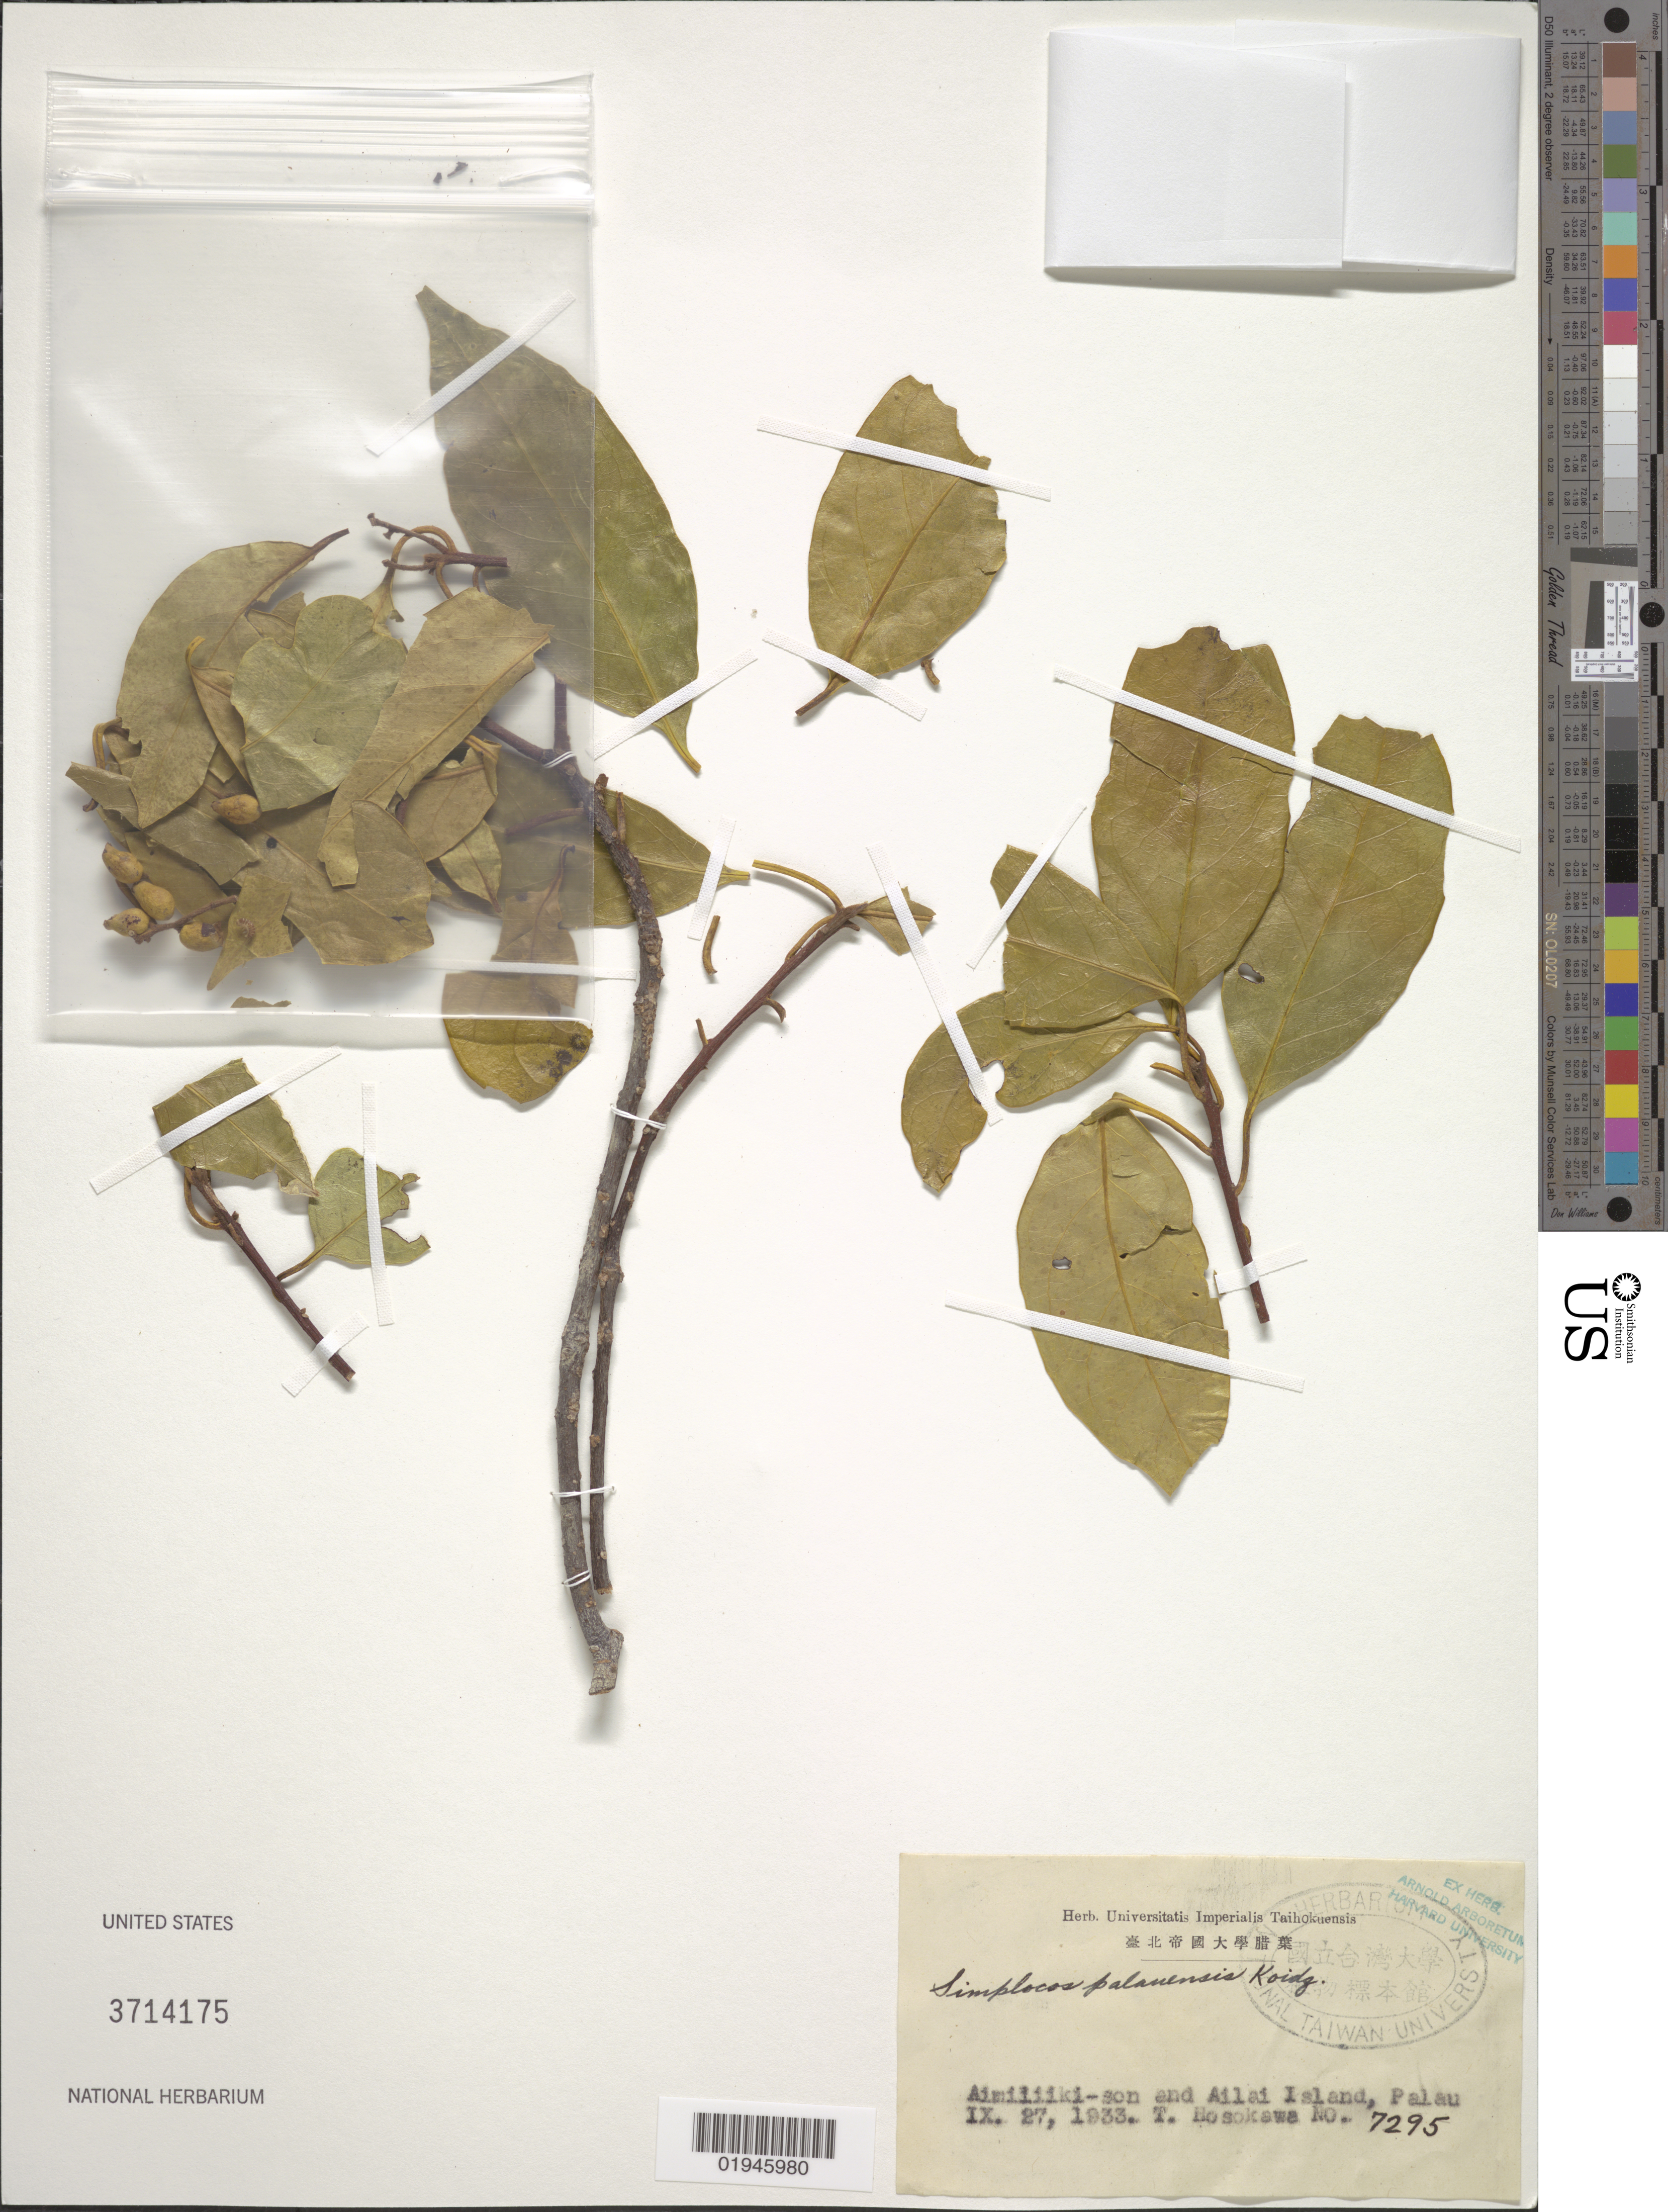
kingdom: Plantae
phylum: Tracheophyta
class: Magnoliopsida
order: Ericales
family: Symplocaceae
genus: Symplocos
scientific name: Symplocos palauensis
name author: Koidz.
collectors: T. Hosokawa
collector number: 7295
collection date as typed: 27 Sep 1933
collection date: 1933-09-27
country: Palau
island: Babeldaob [Babelthuap]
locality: Aimiliiki-son and Ailai Island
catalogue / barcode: US 3714175